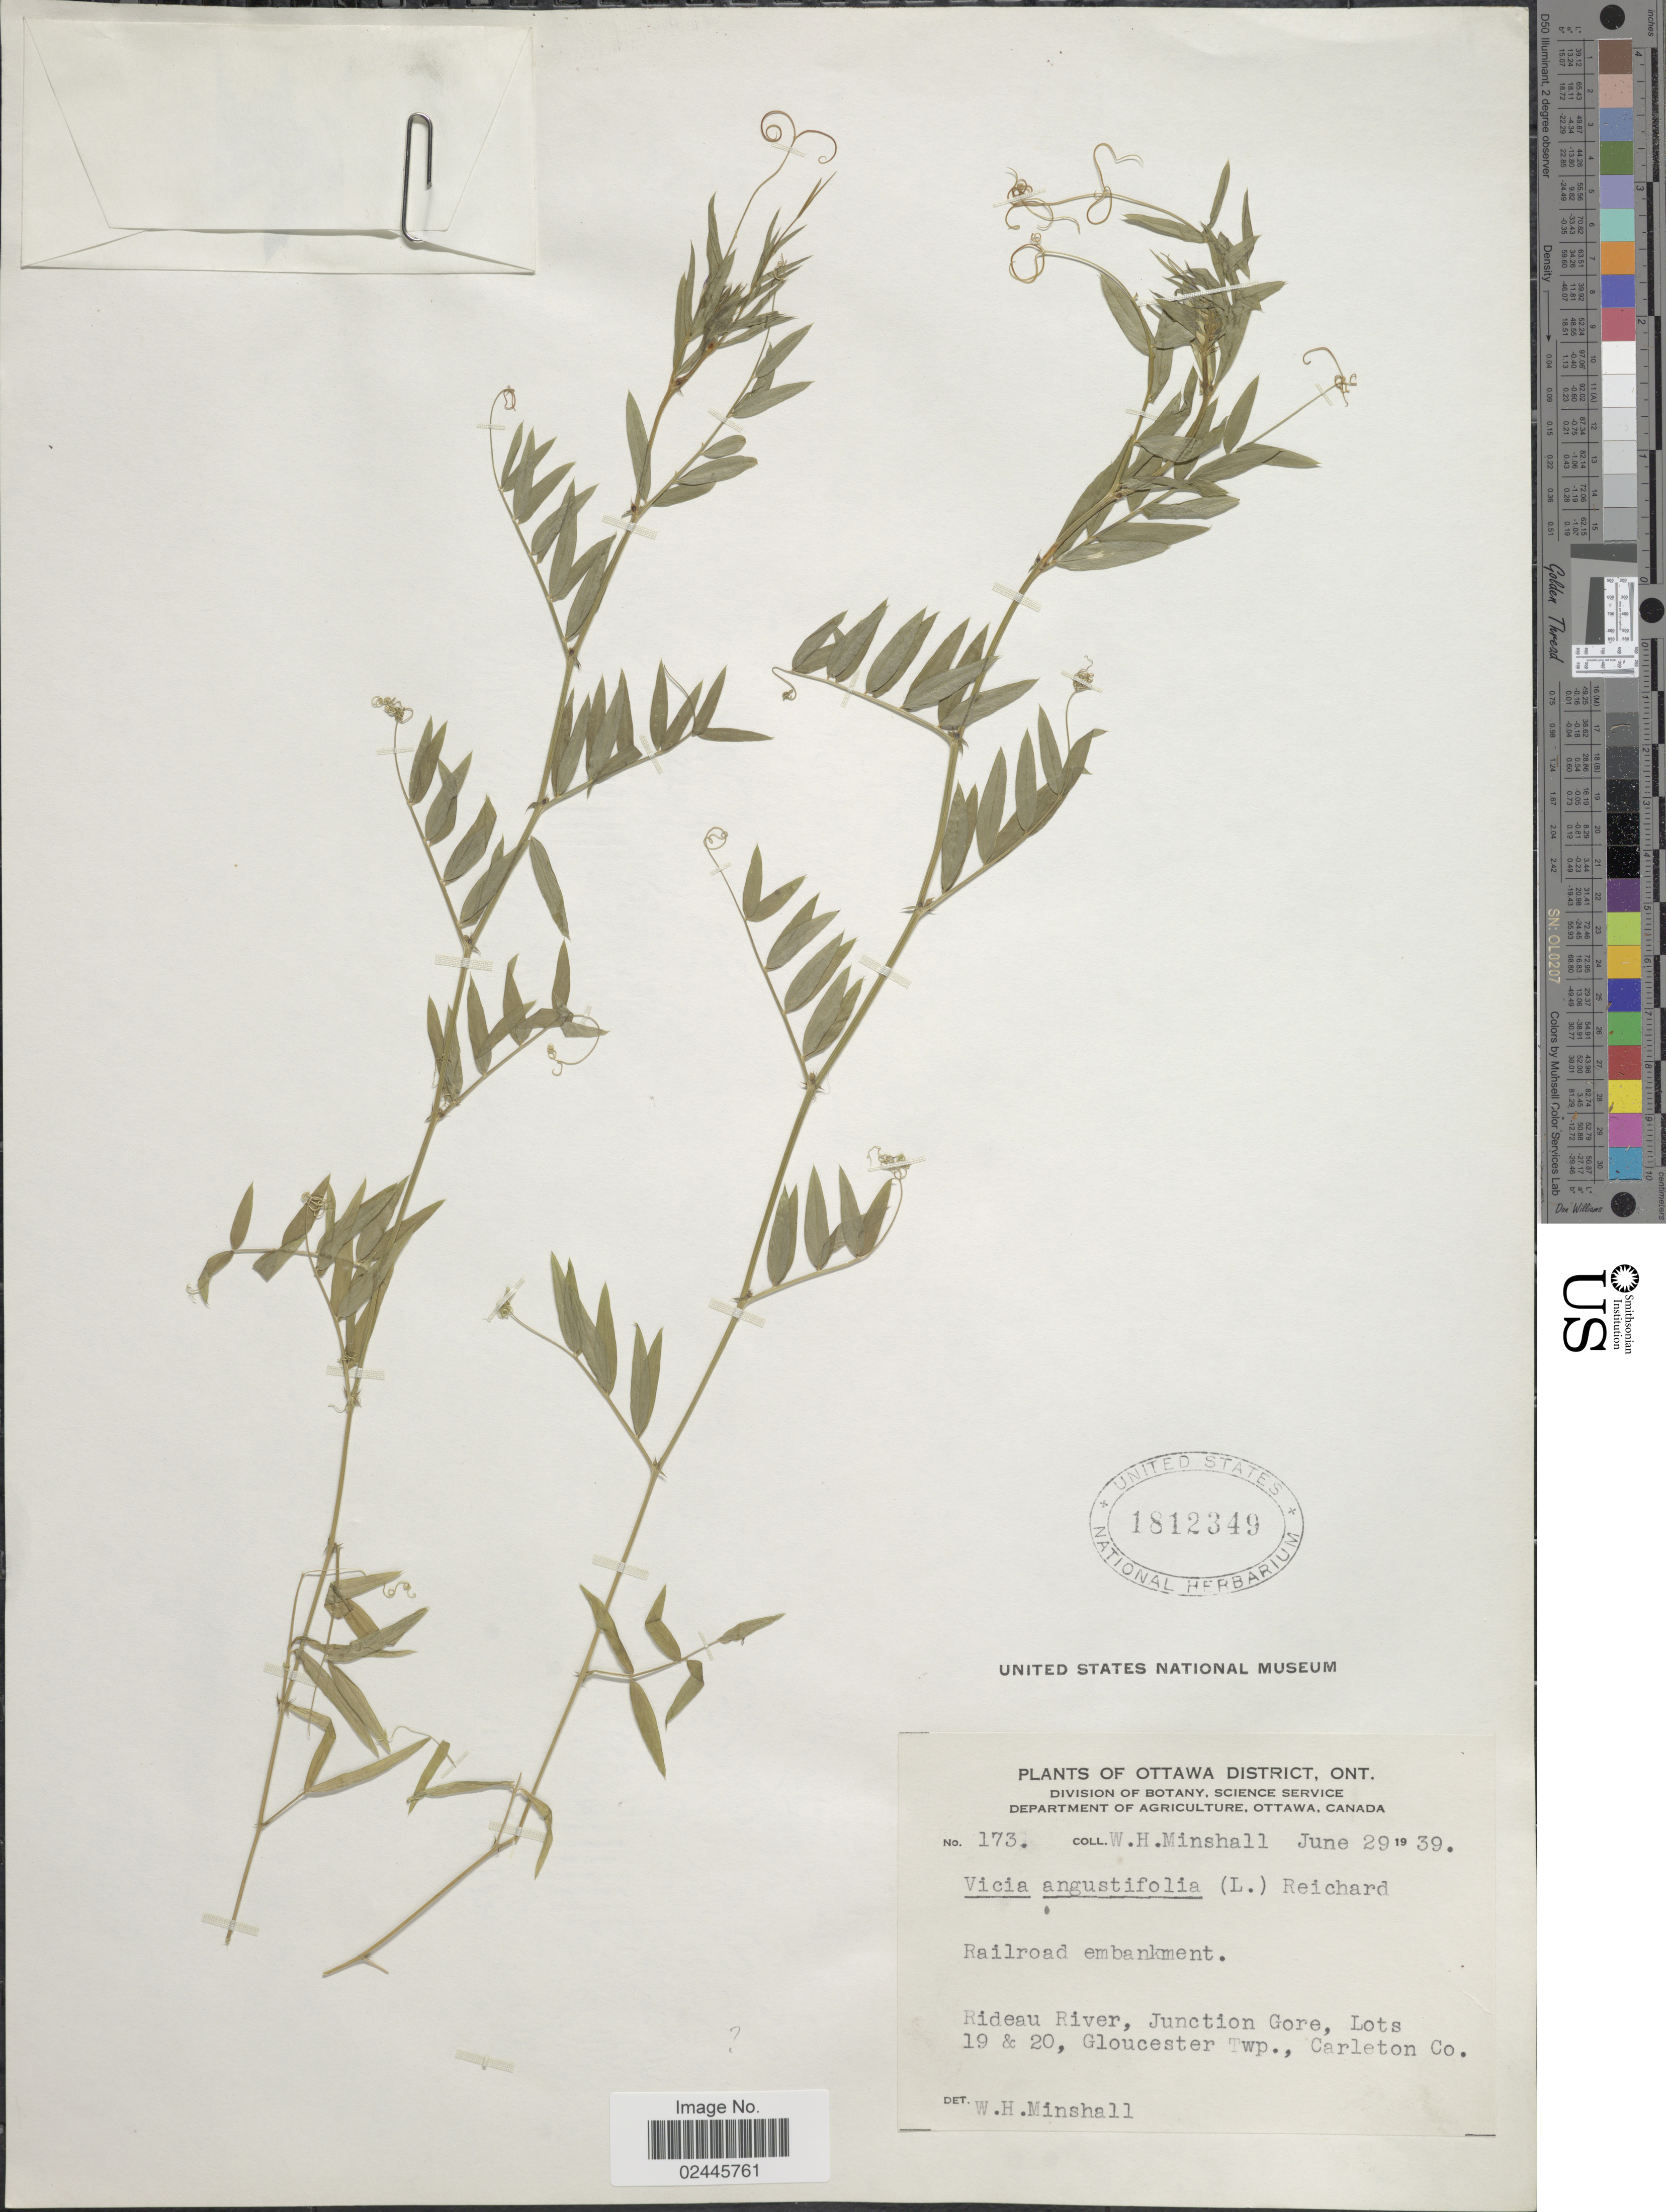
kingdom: Plantae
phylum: Tracheophyta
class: Magnoliopsida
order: Fabales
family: Fabaceae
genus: Vicia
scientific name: Vicia angustifolia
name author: L.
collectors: W. Minshall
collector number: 173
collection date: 1939-06-29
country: Canada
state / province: Ontario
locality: Ottawa District, Railroad embankment. Rideau River, Junction Gore, Lots 19 & 20, Gloucester Twp., Carleton Co.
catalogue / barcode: US 1812349